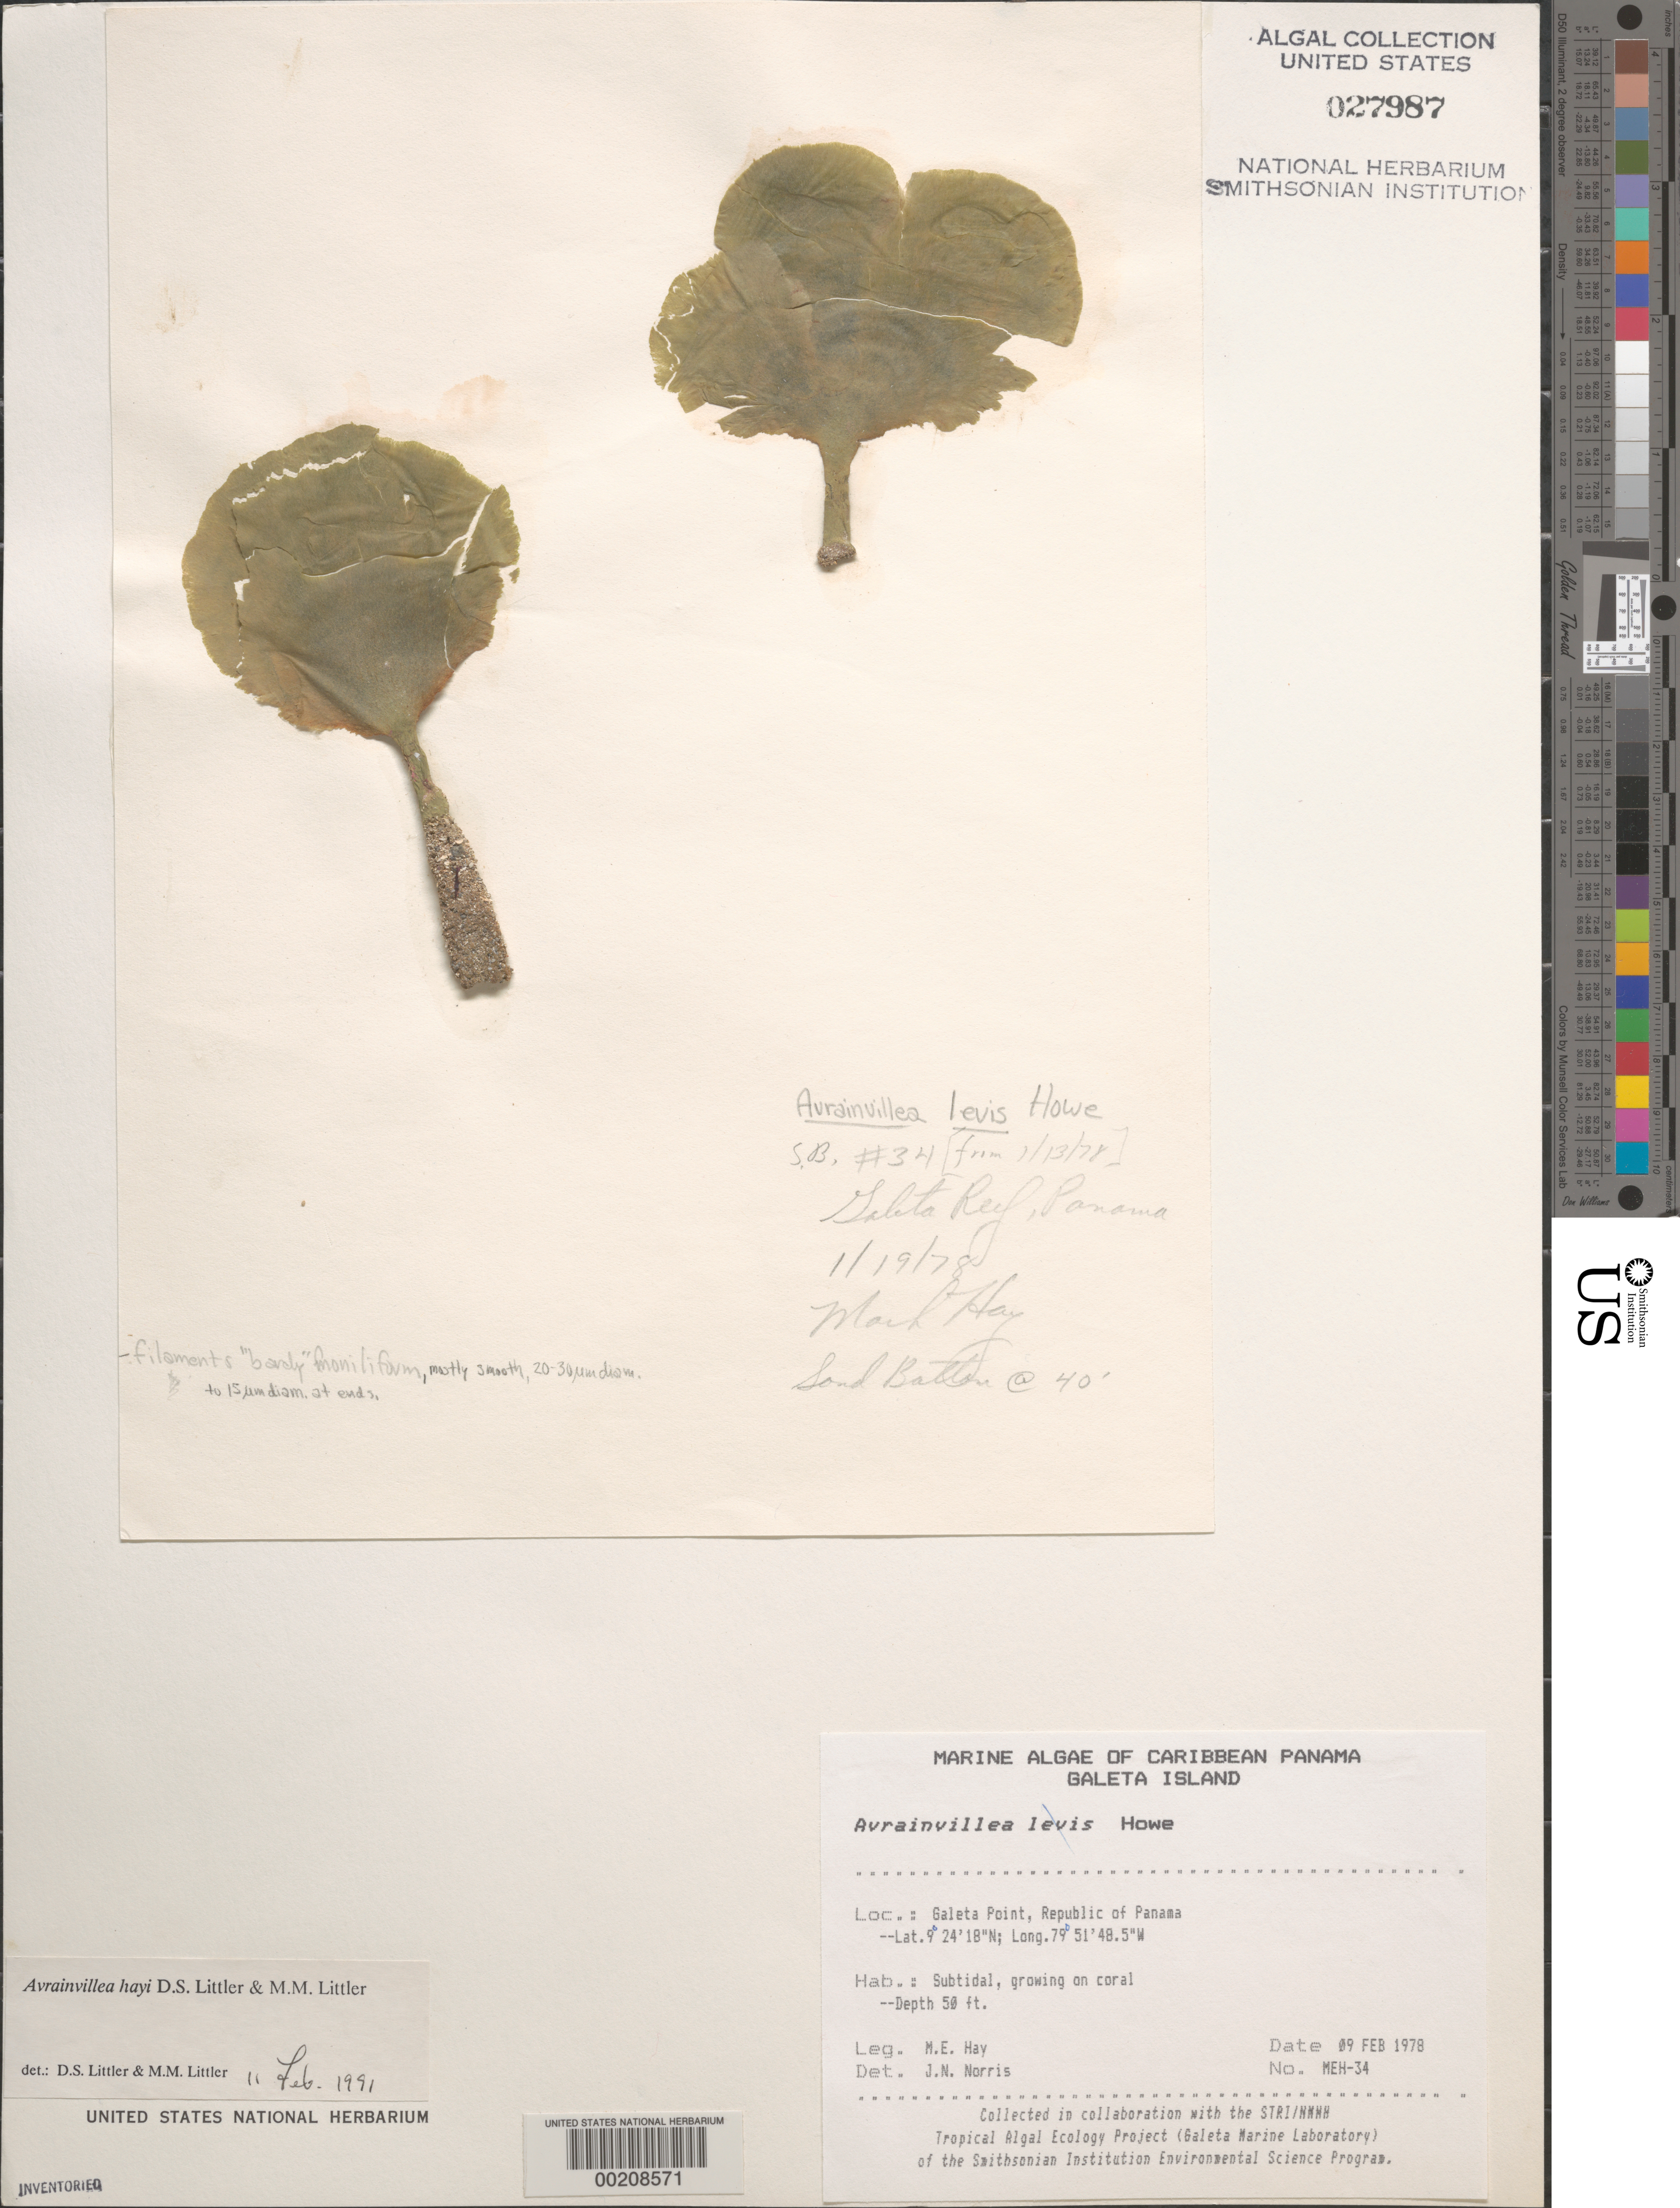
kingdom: Plantae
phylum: Chlorophyta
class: Ulvophyceae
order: Bryopsidales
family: Dichotomosiphonaceae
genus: Avrainvillea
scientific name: Avrainvillea hayi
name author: D.S. Littler & Littler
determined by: Littler, D. S.; Littler, M. M.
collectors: M. E. Hay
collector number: MEH-34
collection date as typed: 09 Feb 1978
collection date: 1978-02-09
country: Panama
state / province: Colón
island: Galeta Island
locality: Galeta Point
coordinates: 9 24' 18" N, 79 51' 48.5" W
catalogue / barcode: US 27987